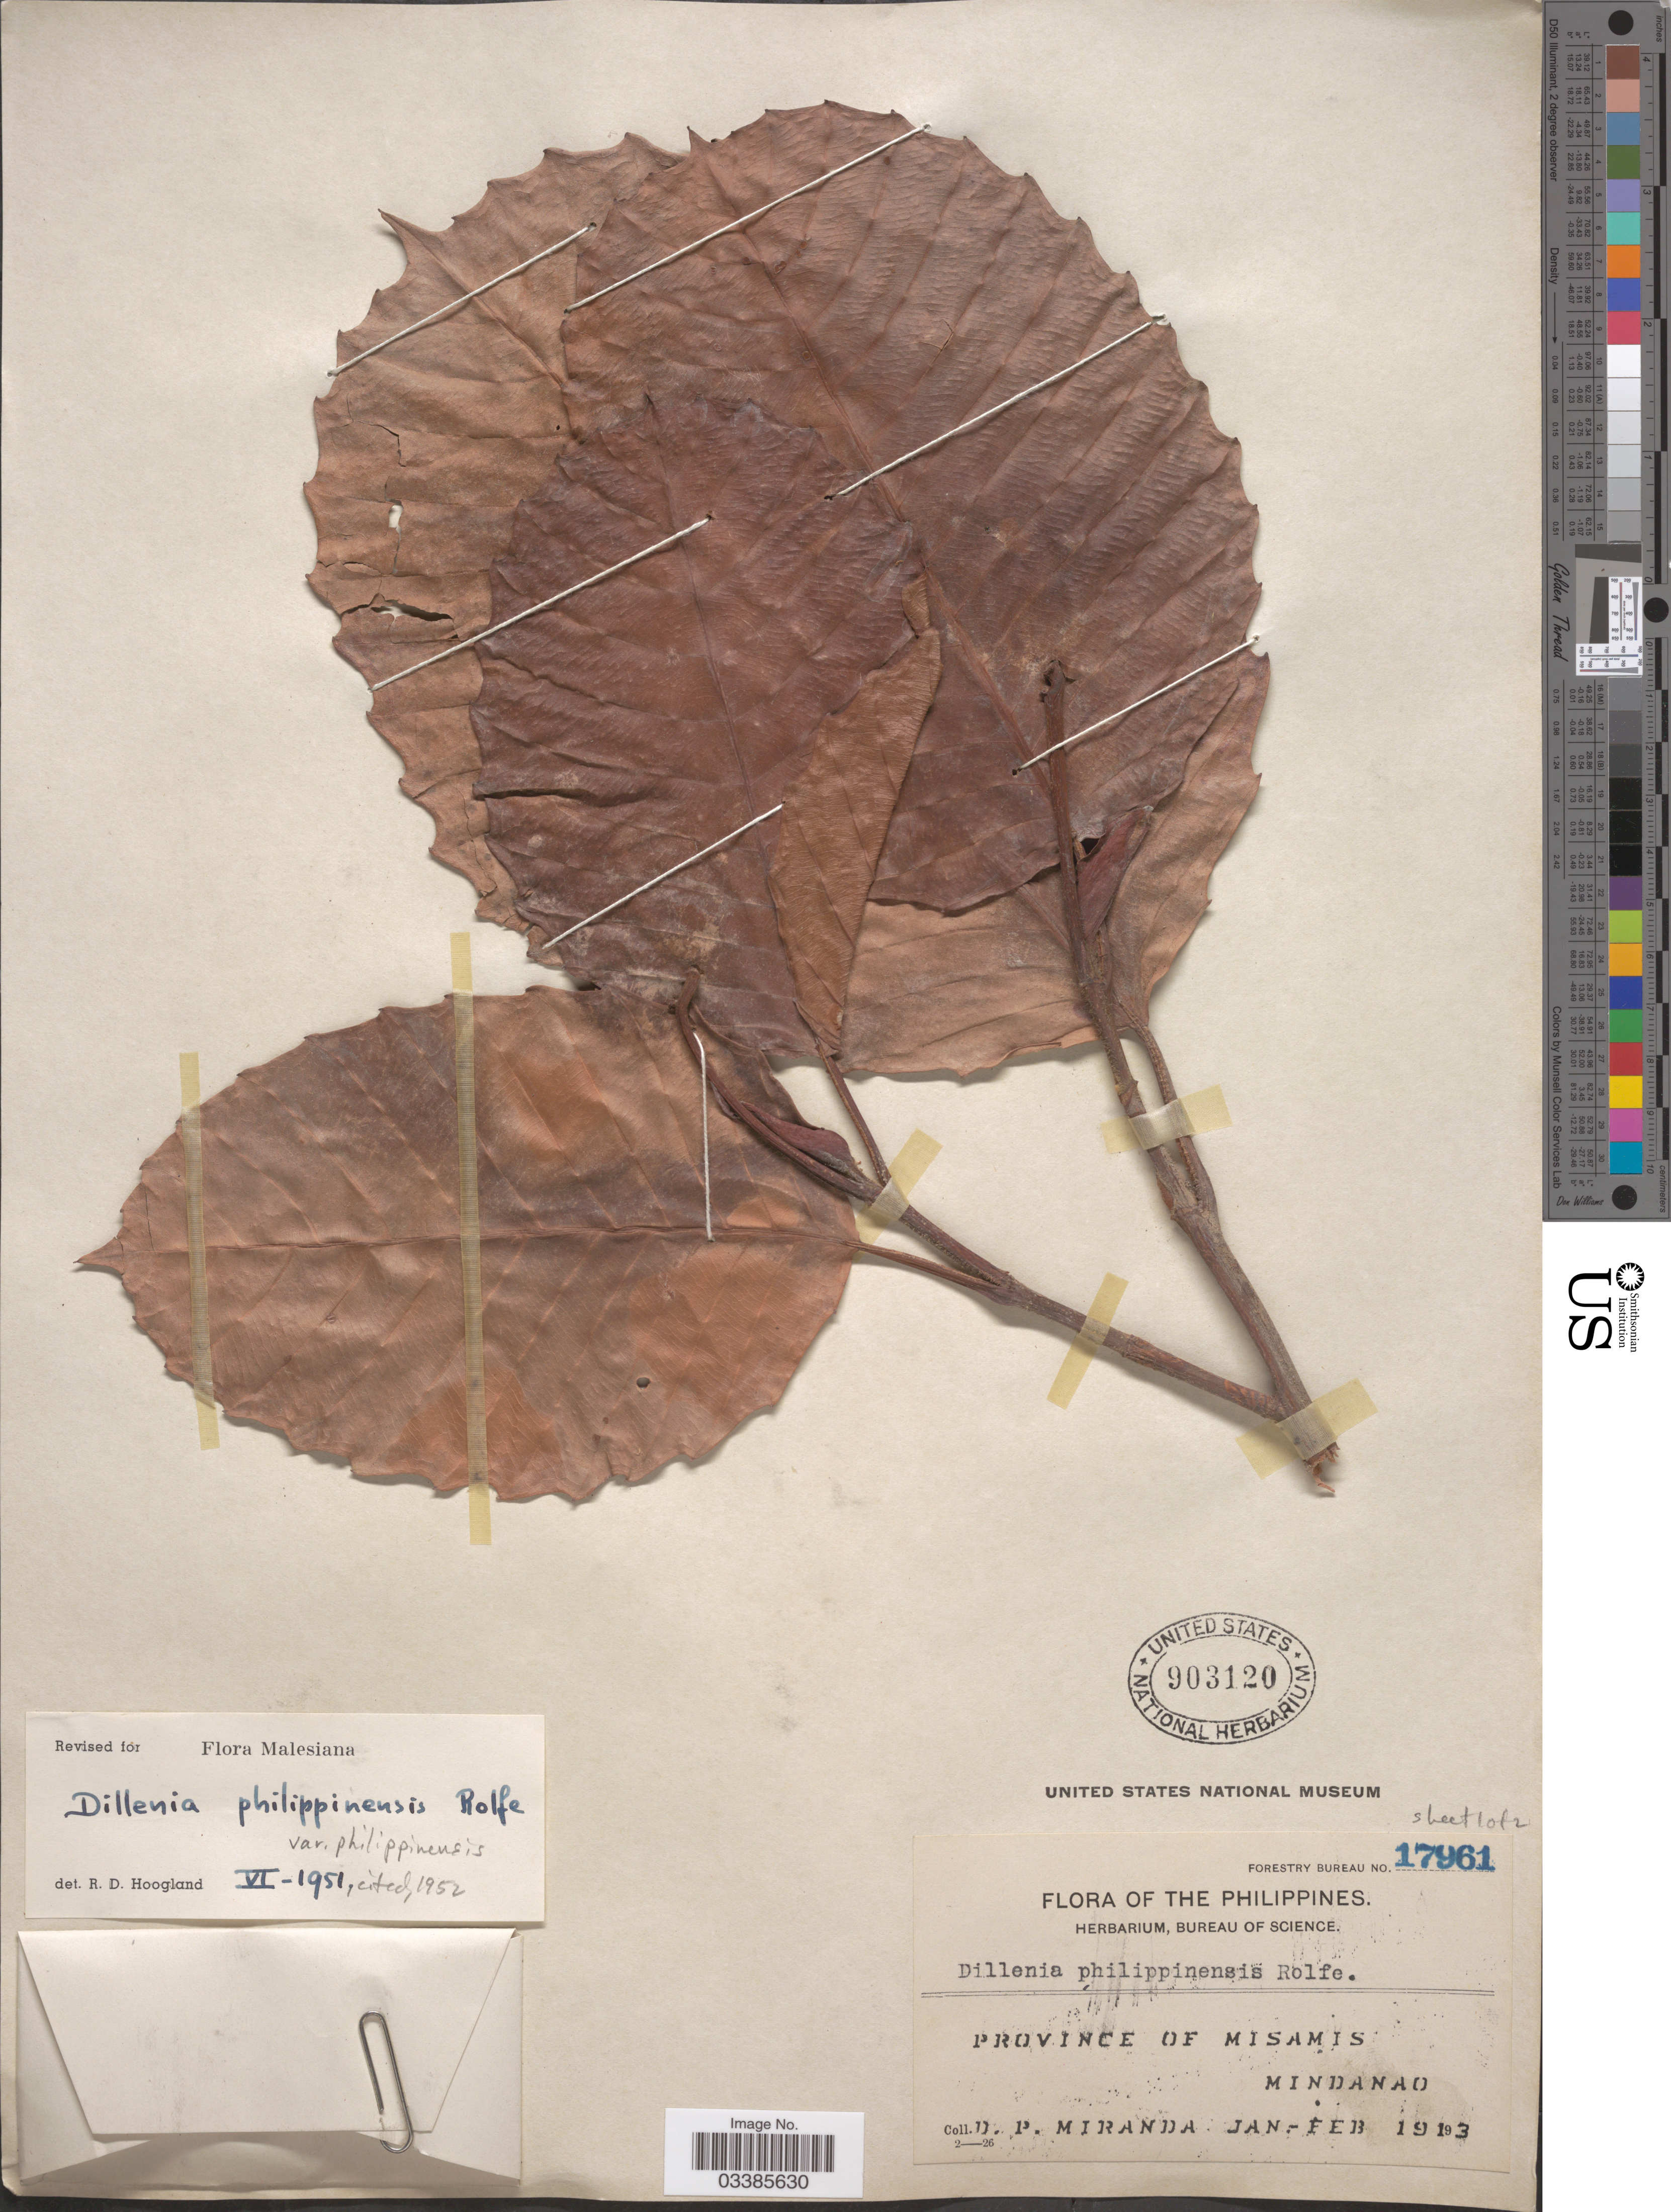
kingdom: Plantae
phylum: Tracheophyta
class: Magnoliopsida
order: Dilleniales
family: Dilleniaceae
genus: Dillenia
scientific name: Dillenia philippinensis var. philippinensis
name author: Rolfe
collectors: D. P. Miranda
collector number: Forestry Bureau 17961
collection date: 1913-01/1913-02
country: Philippines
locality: Province of Misamis. Mindanao.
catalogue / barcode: US 903120